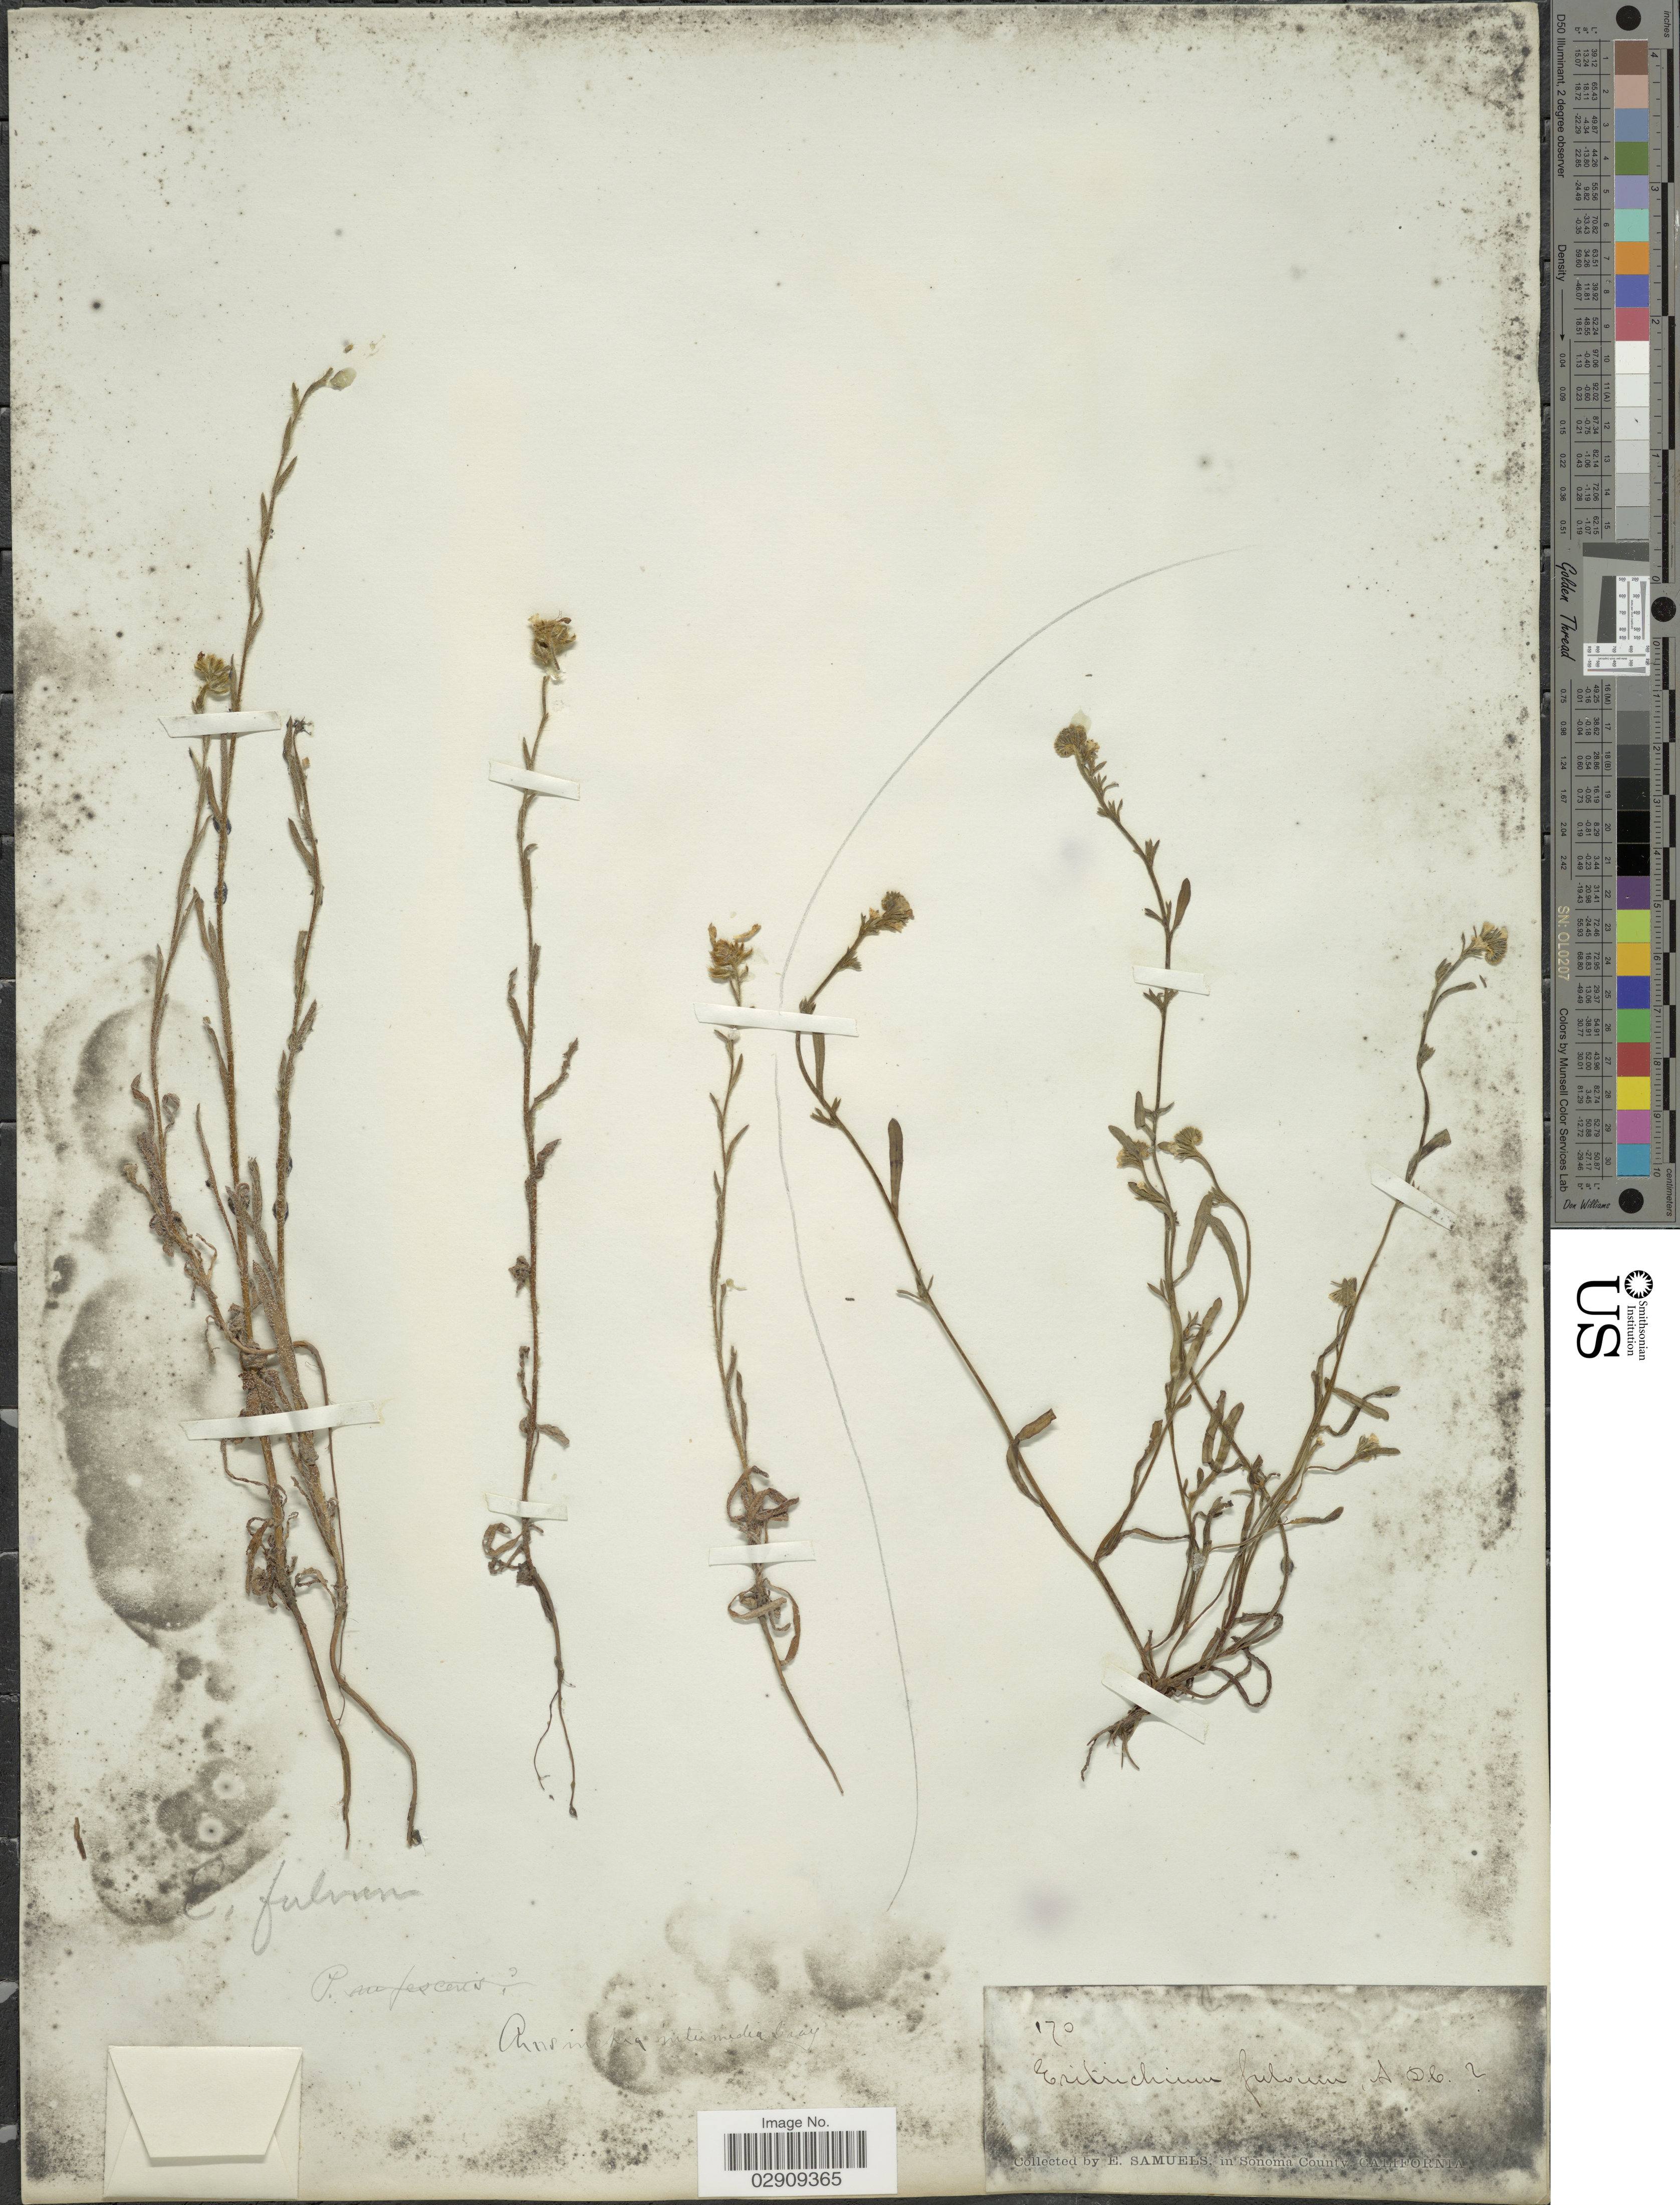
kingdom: Plantae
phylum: Tracheophyta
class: Magnoliopsida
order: Boraginales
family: Boraginaceae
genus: Amsinckia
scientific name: Amsinckia menziesii var. intermedia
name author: (Fisch. & C.A. Mey.) Ganders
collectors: E. Samuels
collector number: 170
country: United States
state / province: California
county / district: Sonoma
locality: In Sonoma County.